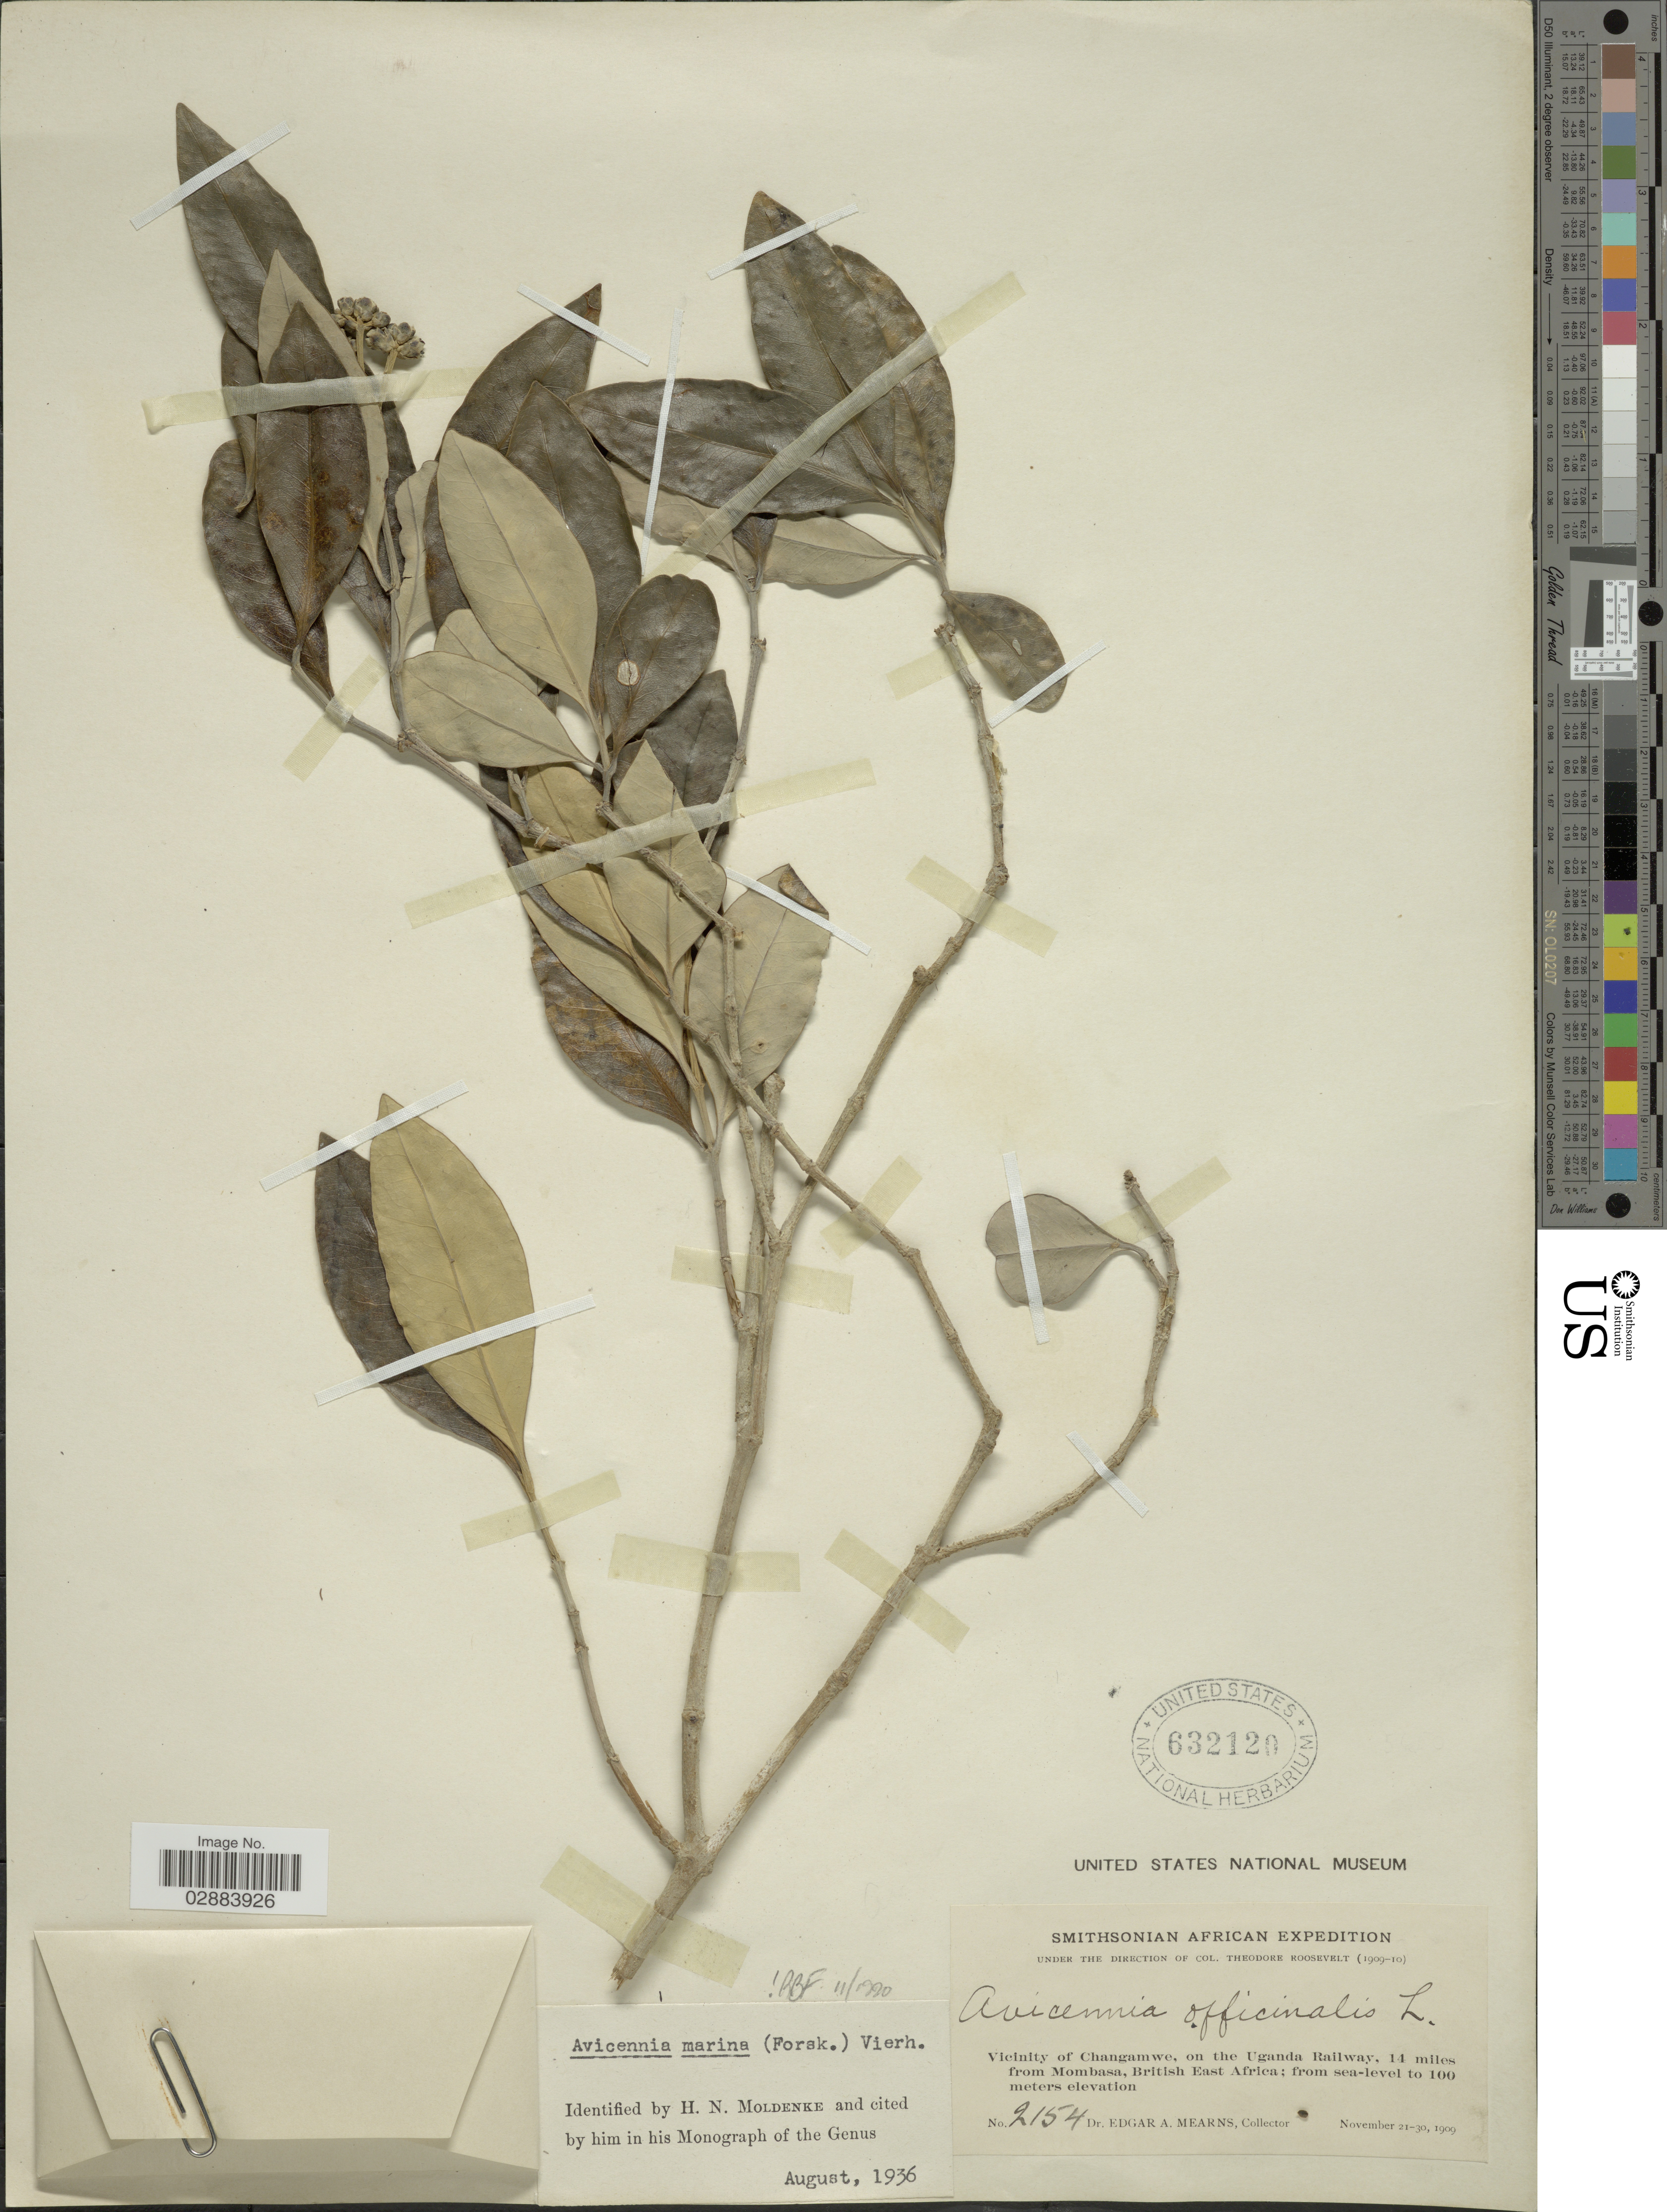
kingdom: Plantae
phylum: Tracheophyta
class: Magnoliopsida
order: Lamiales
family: Acanthaceae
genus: Avicennia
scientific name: Avicennia marina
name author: (Forssk.) Vierh.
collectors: E. A. Mearns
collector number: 2154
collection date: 1909-11-21/1909-11-30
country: Uganda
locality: Vicinity of Changamwe, on the Uganda Railway, 14 miles from Mombasa, British East Africa.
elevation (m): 0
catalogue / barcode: US 632120